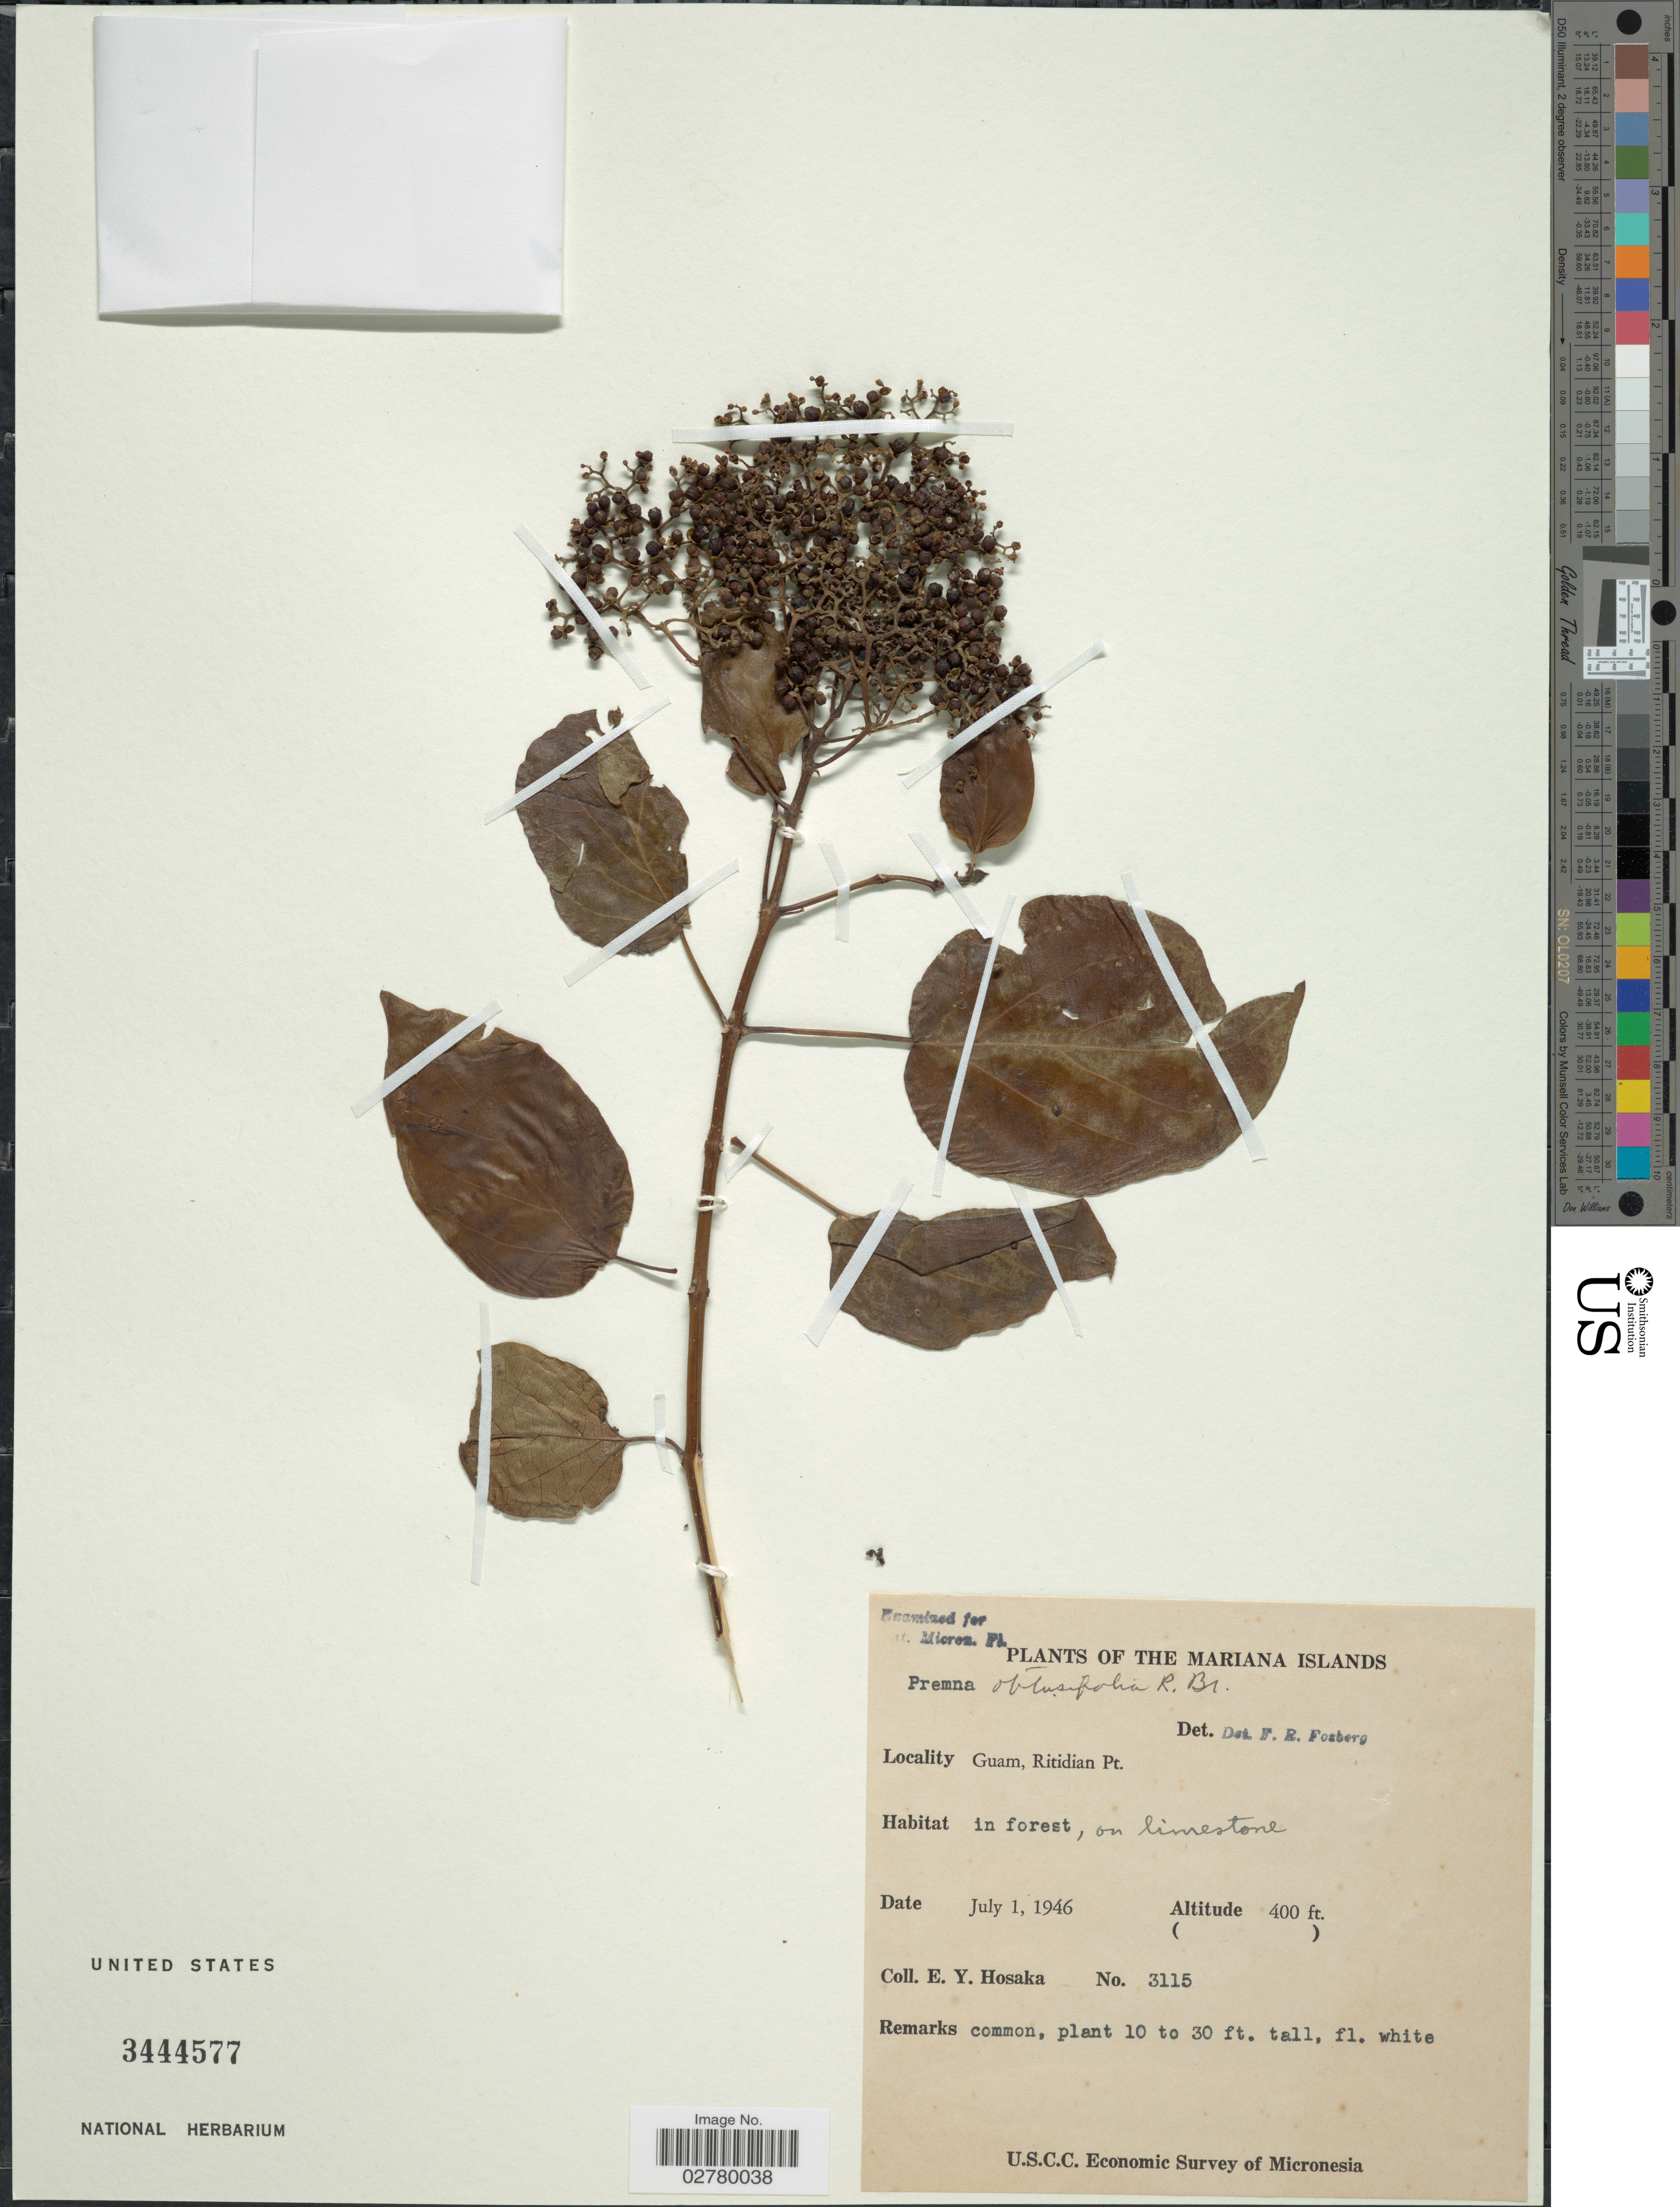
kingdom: Plantae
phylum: Tracheophyta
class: Magnoliopsida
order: Lamiales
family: Lamiaceae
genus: Premna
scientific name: Premna obtusifolia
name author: R. Br.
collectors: E. Y. Hosaka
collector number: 3115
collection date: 1946-07-01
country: Guam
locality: The Mariana Islands. Ritidian Pt.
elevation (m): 122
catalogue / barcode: US 3444577